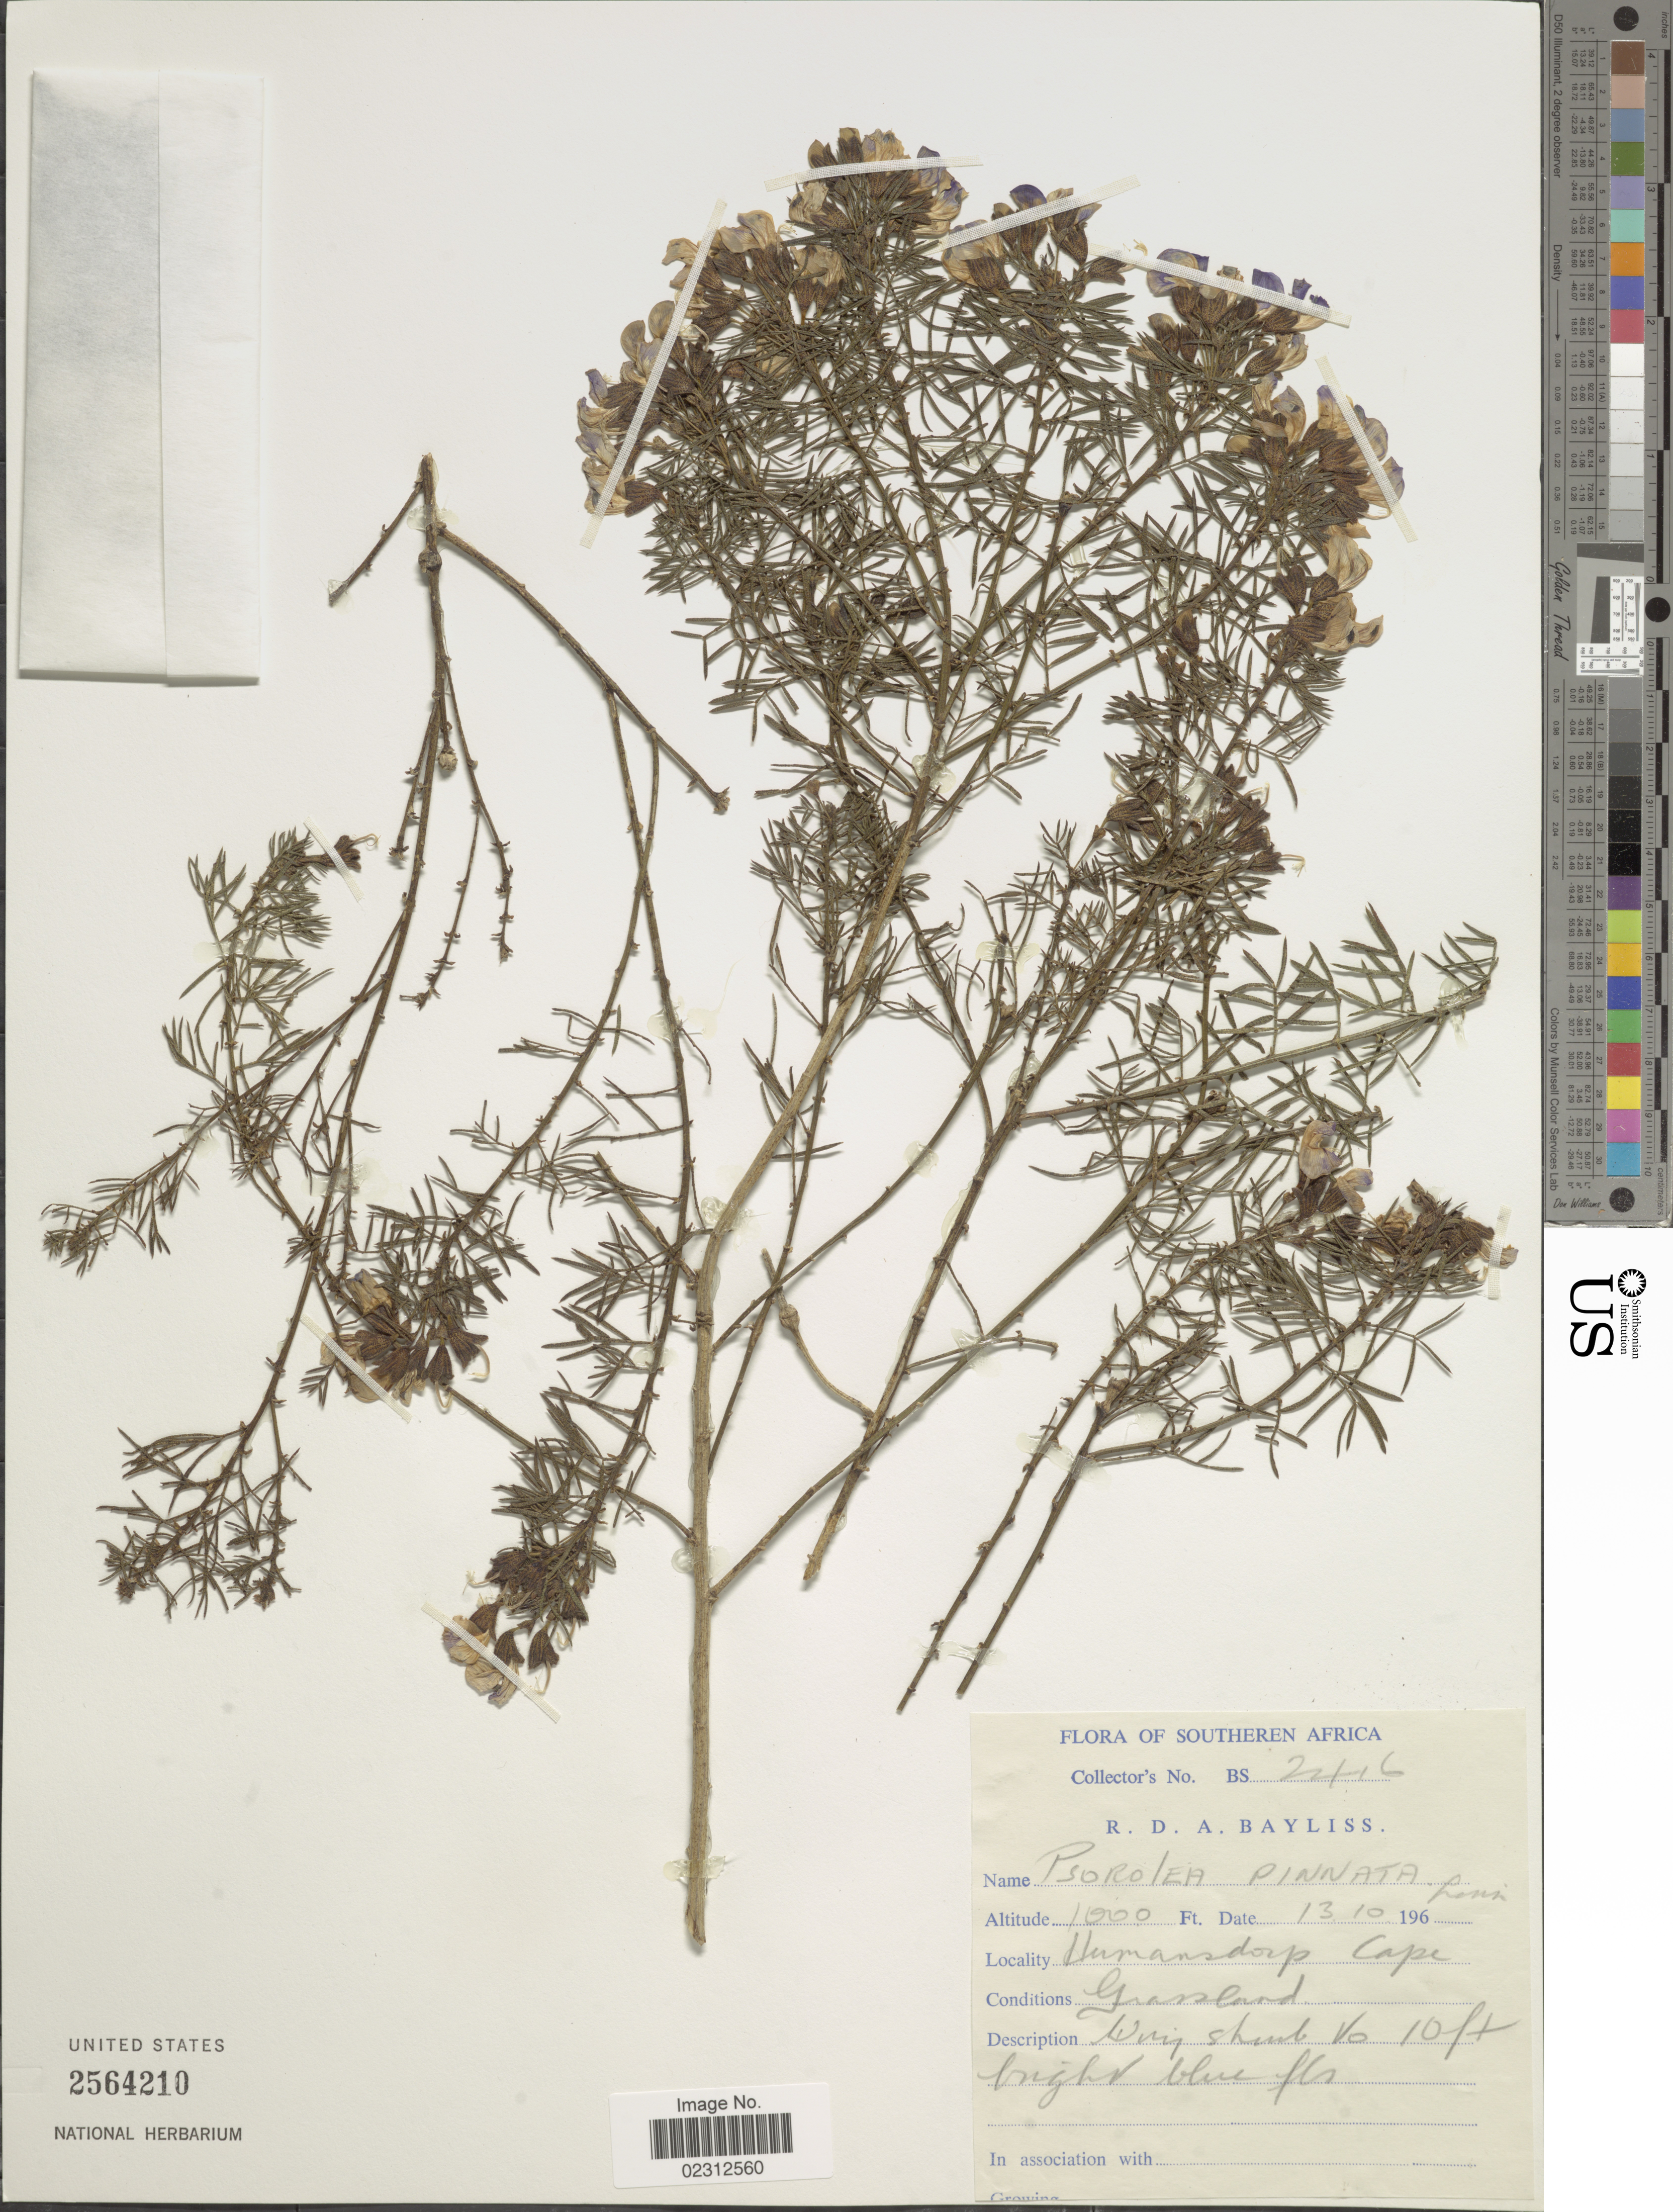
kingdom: Plantae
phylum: Tracheophyta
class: Magnoliopsida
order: Fabales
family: Fabaceae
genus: Psoralea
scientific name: Psoralea pinnata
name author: L.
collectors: R. Bayliss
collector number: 2416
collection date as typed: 196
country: South Africa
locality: Humansdorp Cape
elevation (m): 305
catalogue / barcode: US 2564210